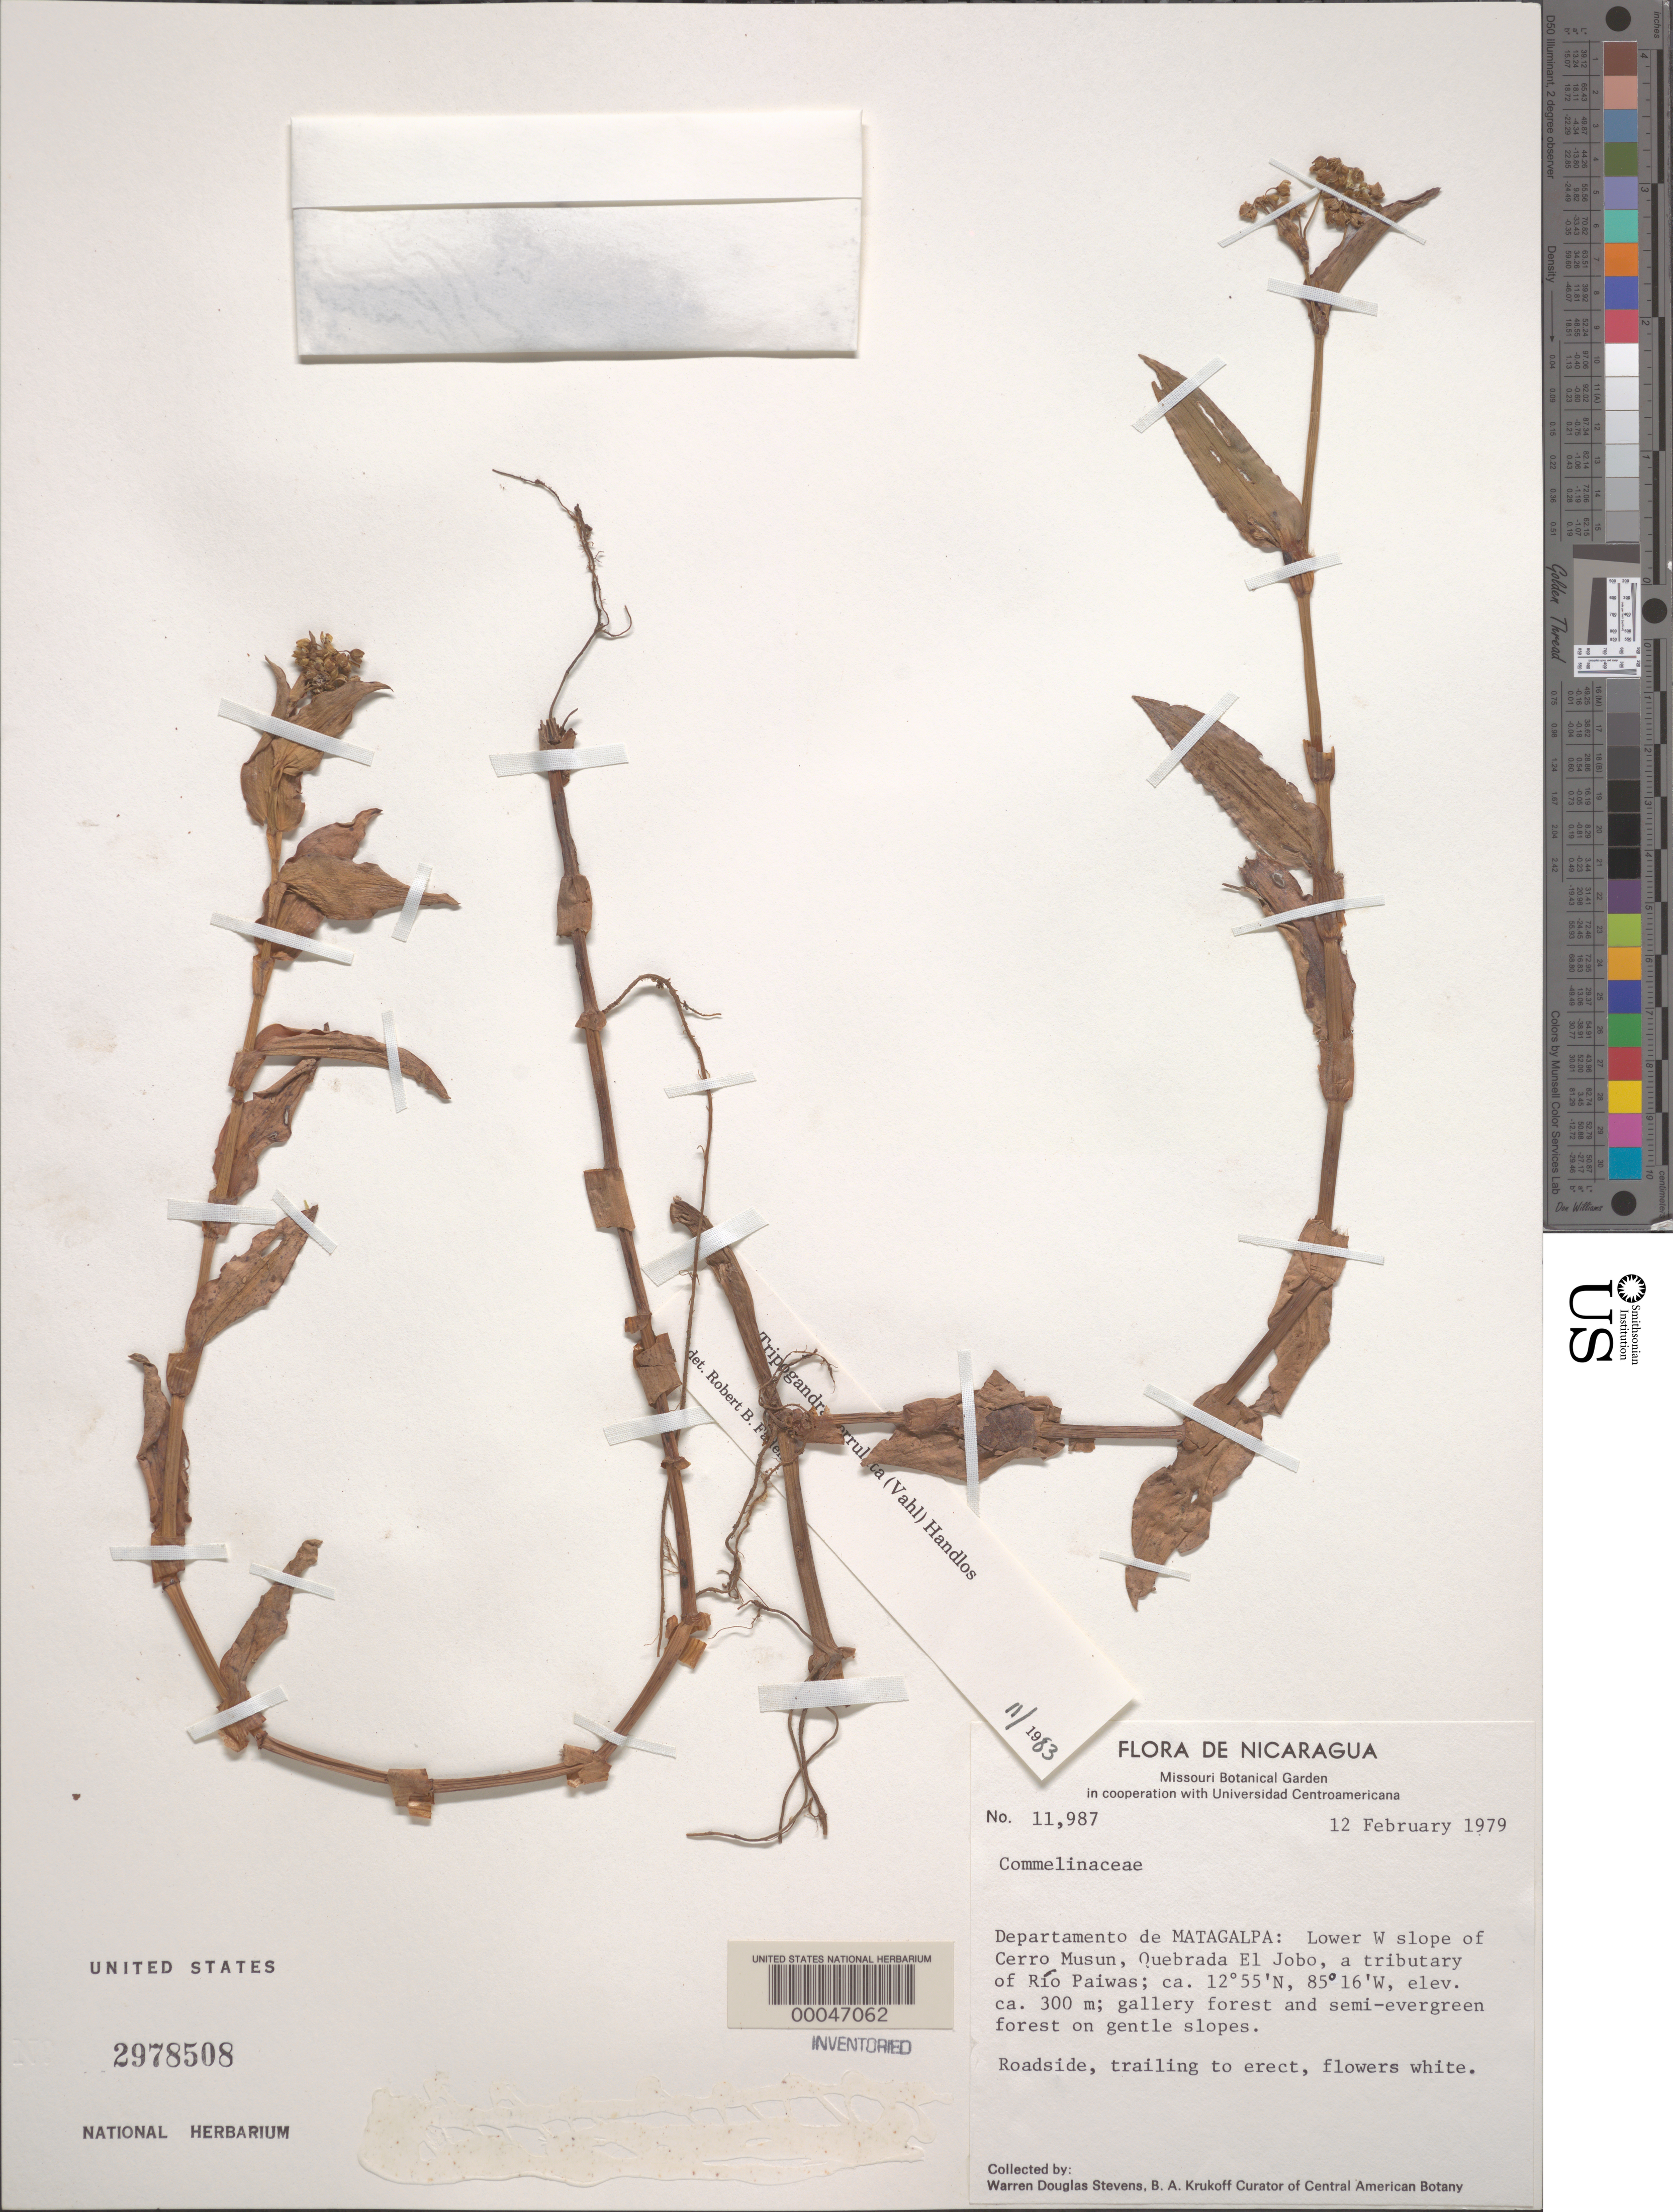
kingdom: Plantae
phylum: Tracheophyta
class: Liliopsida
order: Commelinales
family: Commelinaceae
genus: Tripogandra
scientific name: Tripogandra serrulata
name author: (Vahl) Handlos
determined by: Faden, Robert B., (US), Smithsonian Institution - National Museum of Natural History (UNITED STATES)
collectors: W. D. Stevens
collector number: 11987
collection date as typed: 12 Feb 1979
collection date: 1979-02-12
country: Nicaragua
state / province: Matagalpa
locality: Cerro musun, quebrada el jobo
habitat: Slopes; gallery forest and semi-evergreen forest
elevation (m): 300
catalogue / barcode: US 2978508